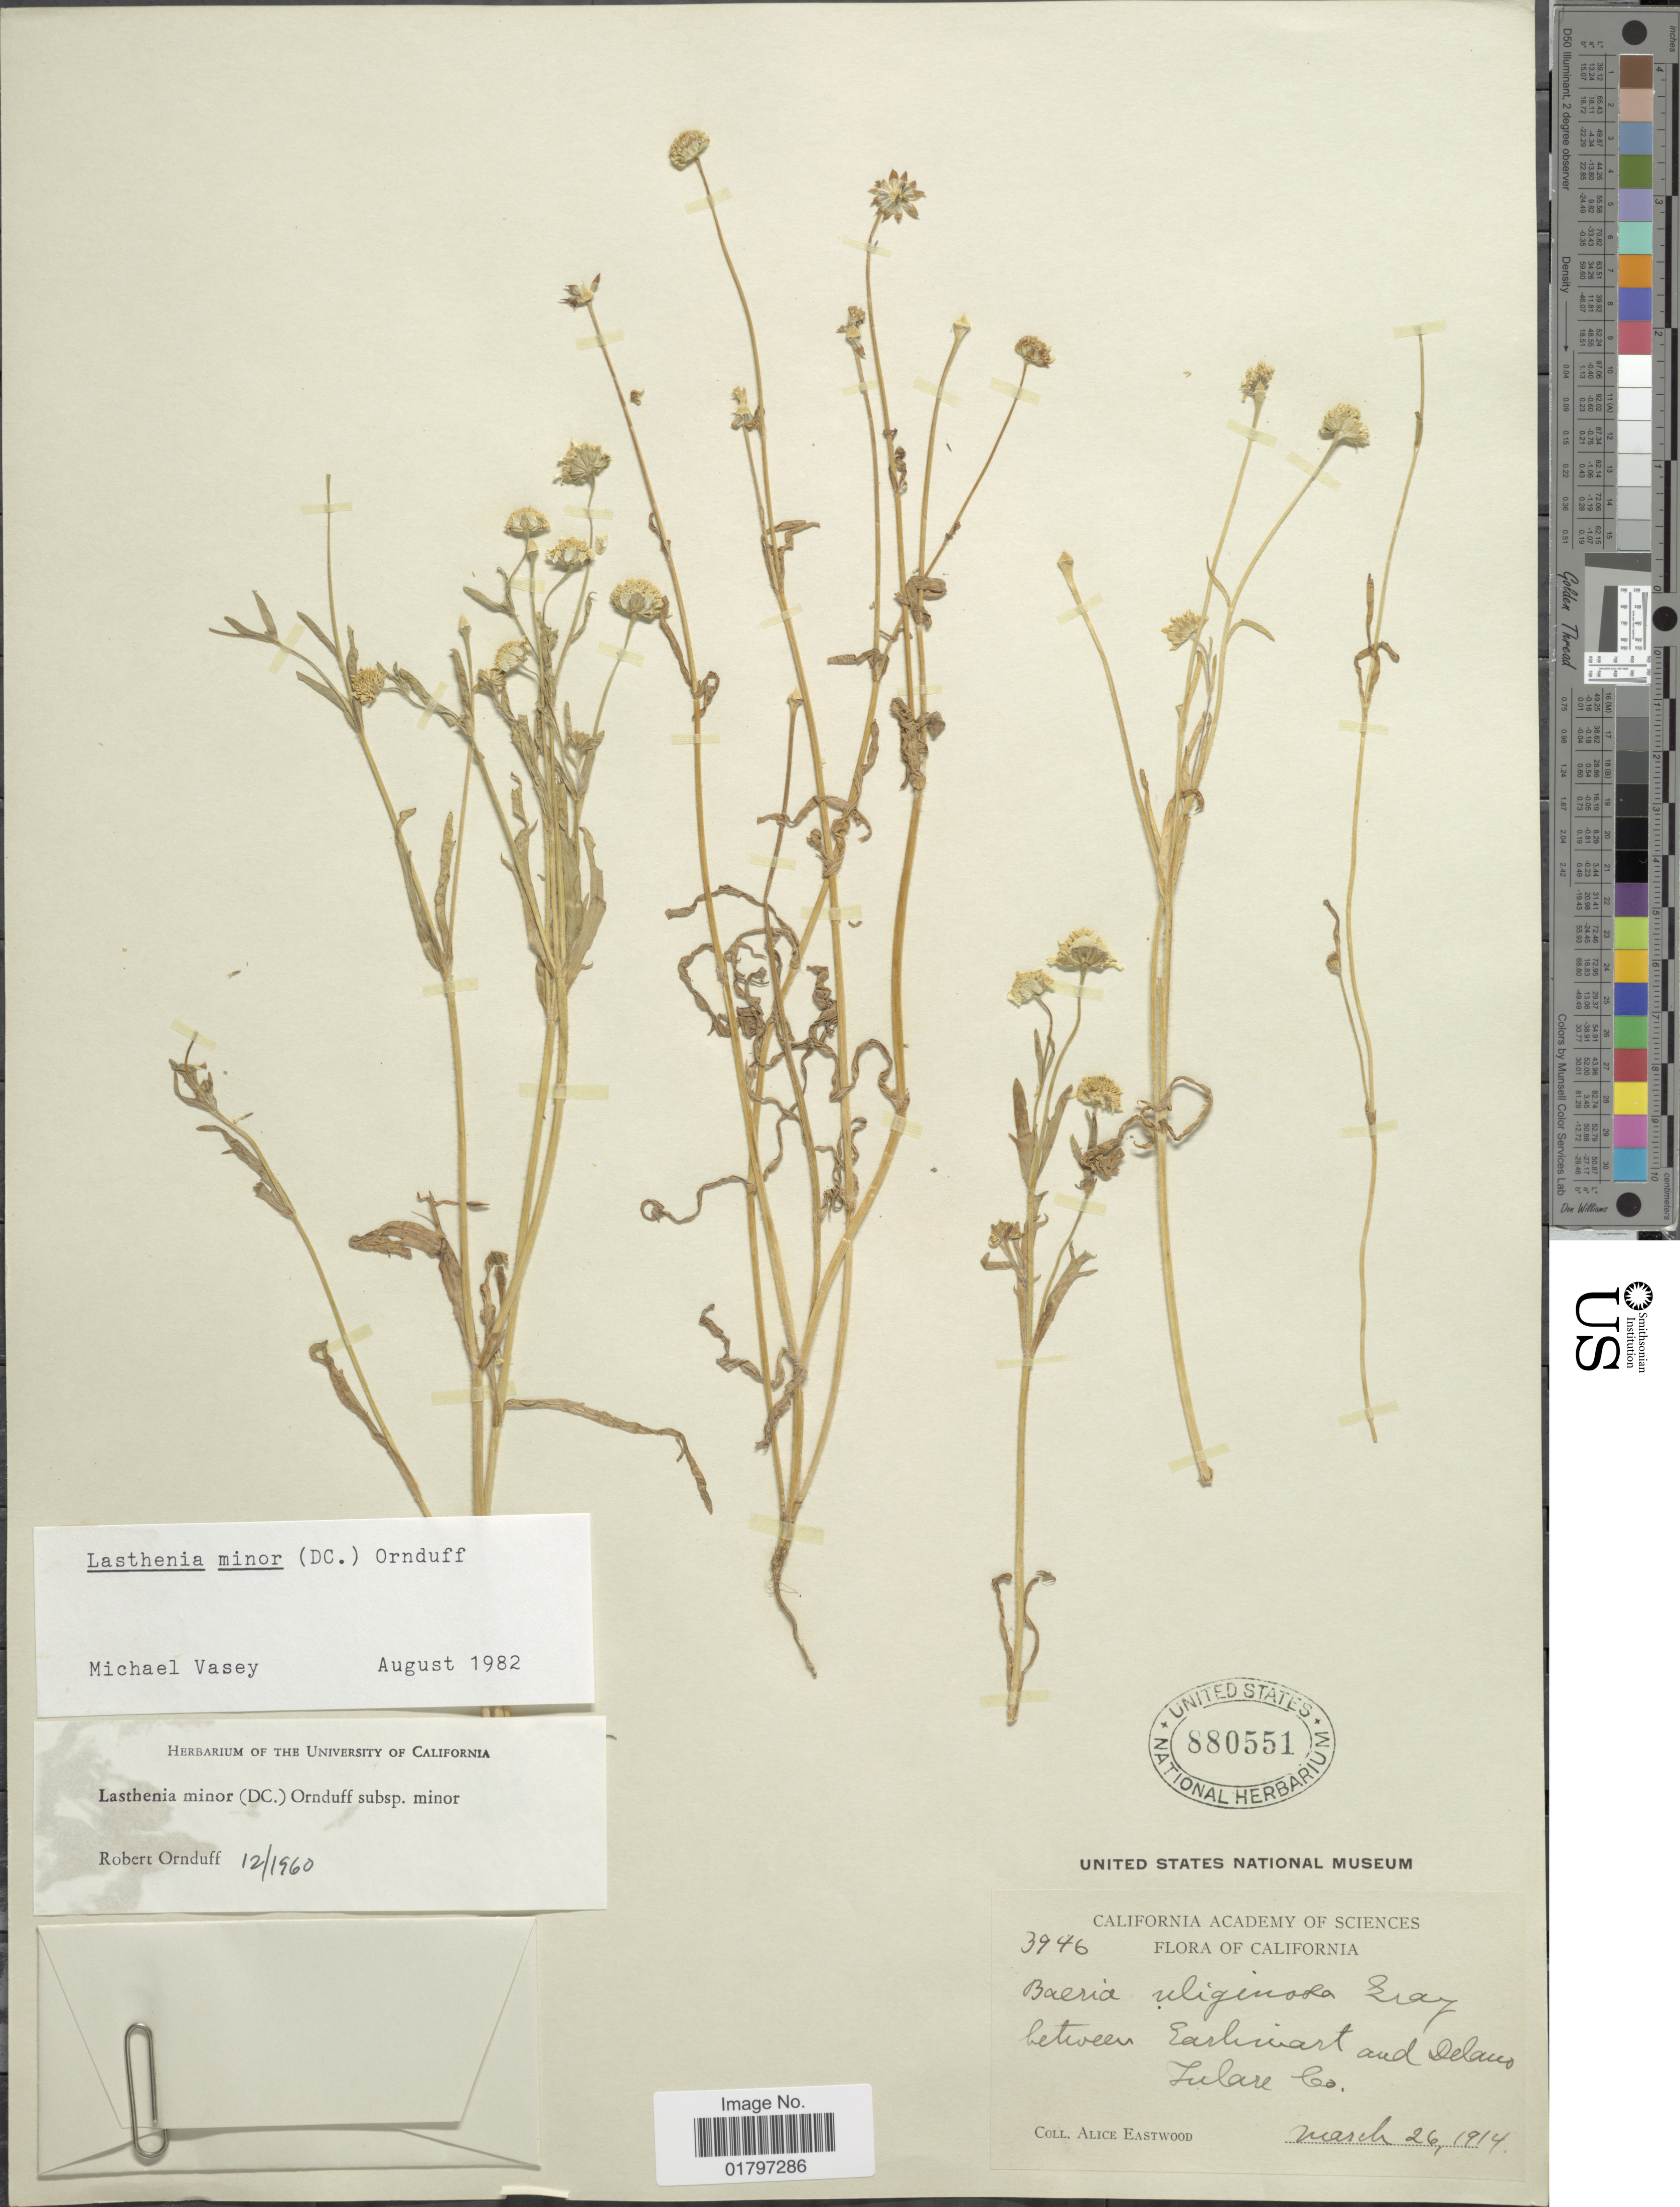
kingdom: Plantae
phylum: Tracheophyta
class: Magnoliopsida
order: Asterales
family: Asteraceae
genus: Lasthenia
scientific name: Lasthenia minor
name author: (DC.) Ornduff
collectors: A. Eastwood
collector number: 3946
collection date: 1914-03-26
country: United States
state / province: California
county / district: Tulare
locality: Between Earlimart and Delano Tulare Co.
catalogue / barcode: US 880551